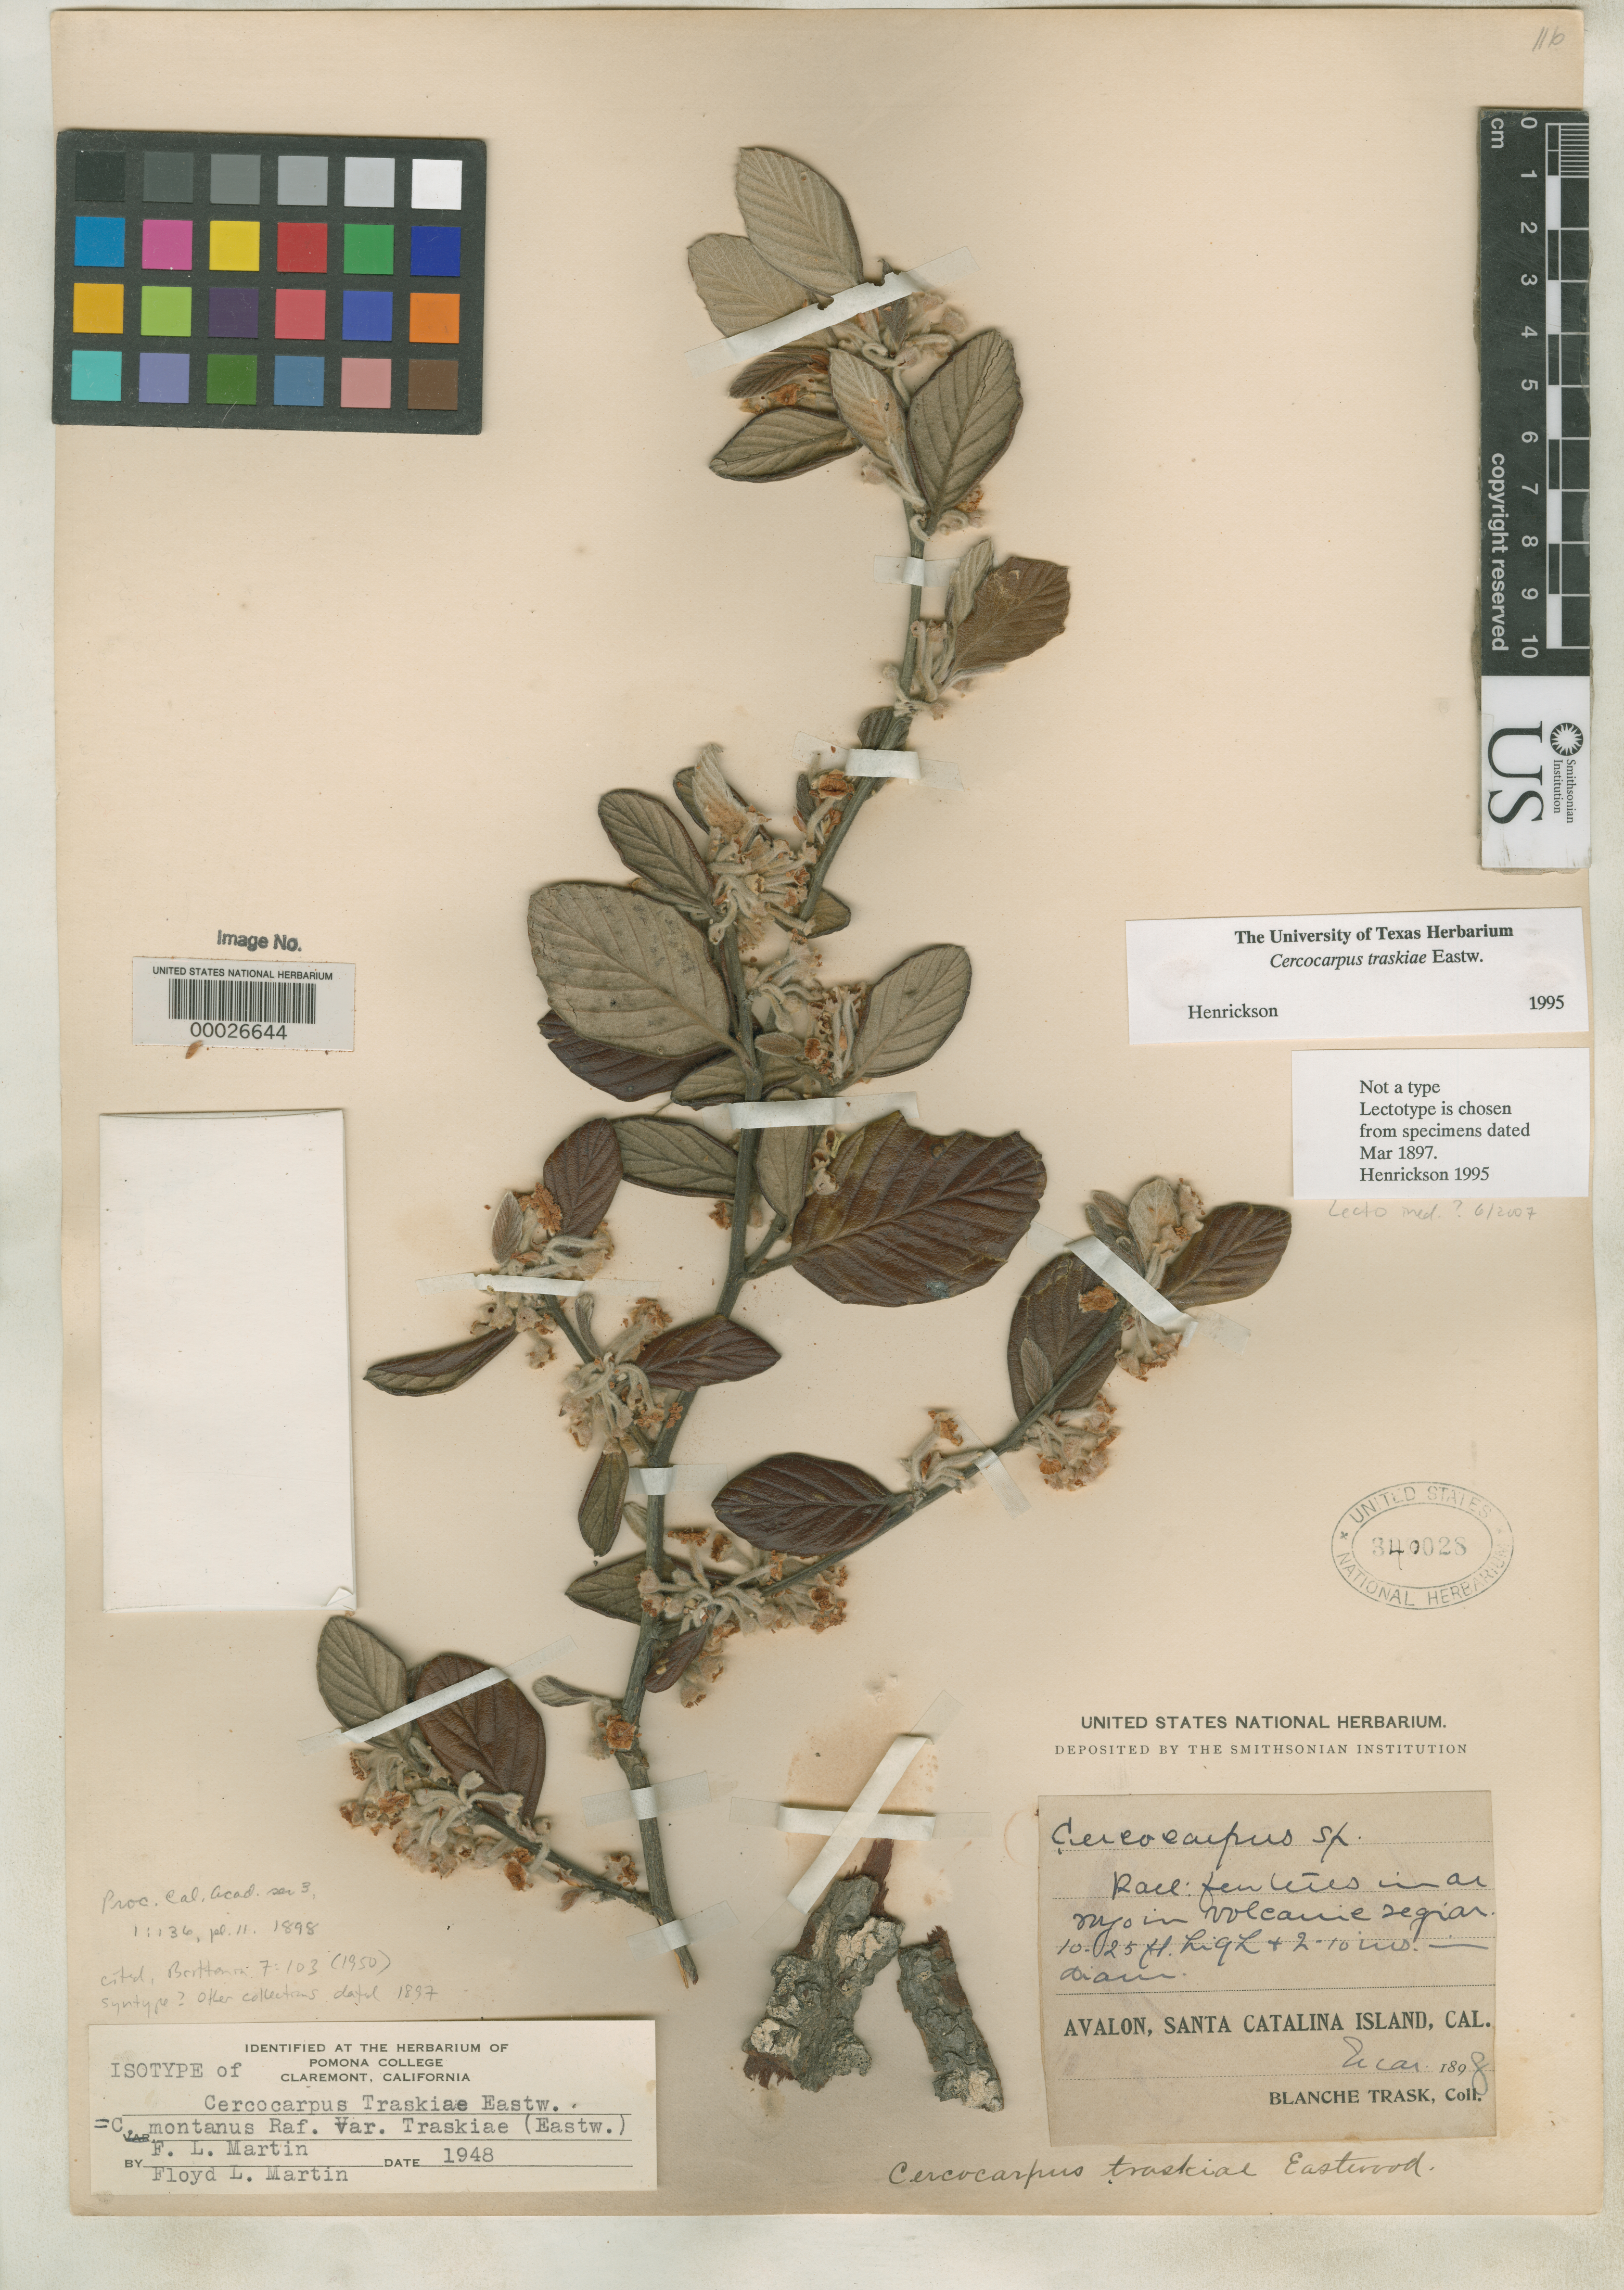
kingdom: Plantae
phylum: Tracheophyta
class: Magnoliopsida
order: Rosales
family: Rosaceae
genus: Cercocarpus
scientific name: Cercocarpus traskiae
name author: Eastw.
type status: Possible Type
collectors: B. Trask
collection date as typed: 1898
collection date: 1898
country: United States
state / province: California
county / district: Los Angeles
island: Santa Catalina Island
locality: Avalon.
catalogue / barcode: US 340028